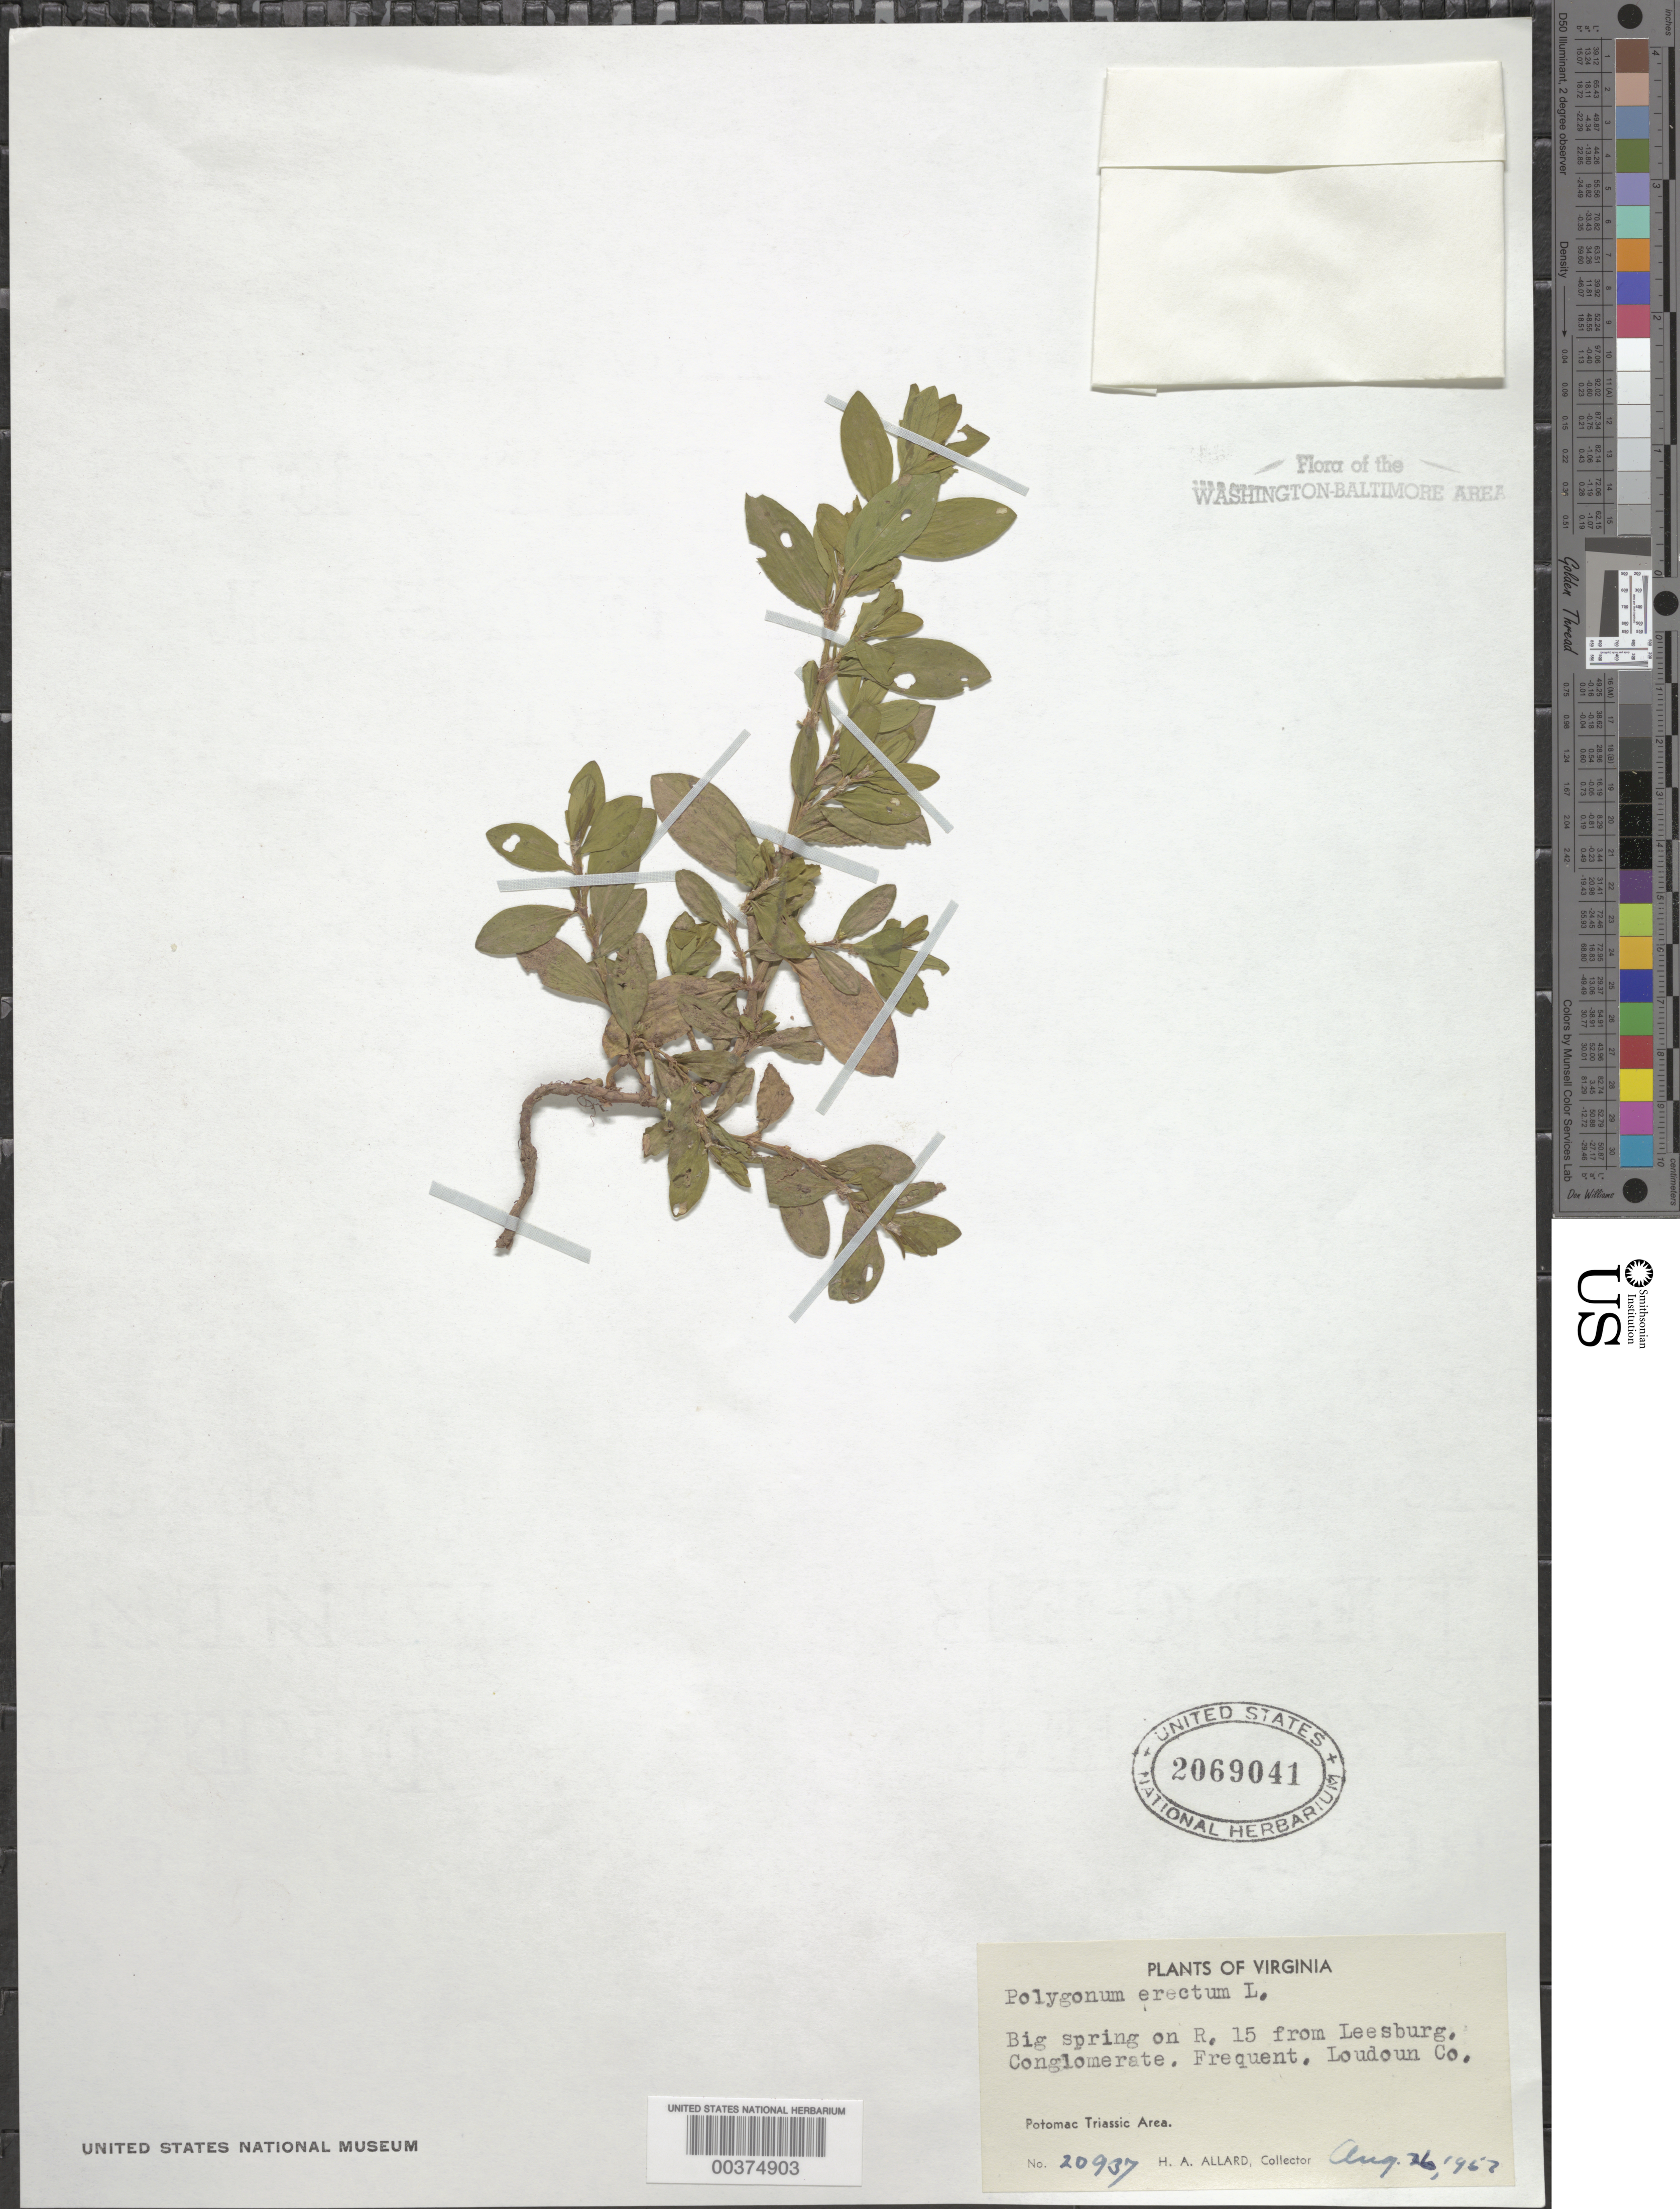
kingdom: Plantae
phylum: Tracheophyta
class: Magnoliopsida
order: Caryophyllales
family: Polygonaceae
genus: Polygonum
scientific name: Polygonum erectum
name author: L.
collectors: H. A. Allard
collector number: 20937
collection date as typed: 26 Aug 1957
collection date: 1957-08-26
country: United States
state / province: Virginia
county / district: Loudoun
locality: Spring Route 15 from Leesburg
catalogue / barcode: US 2069041